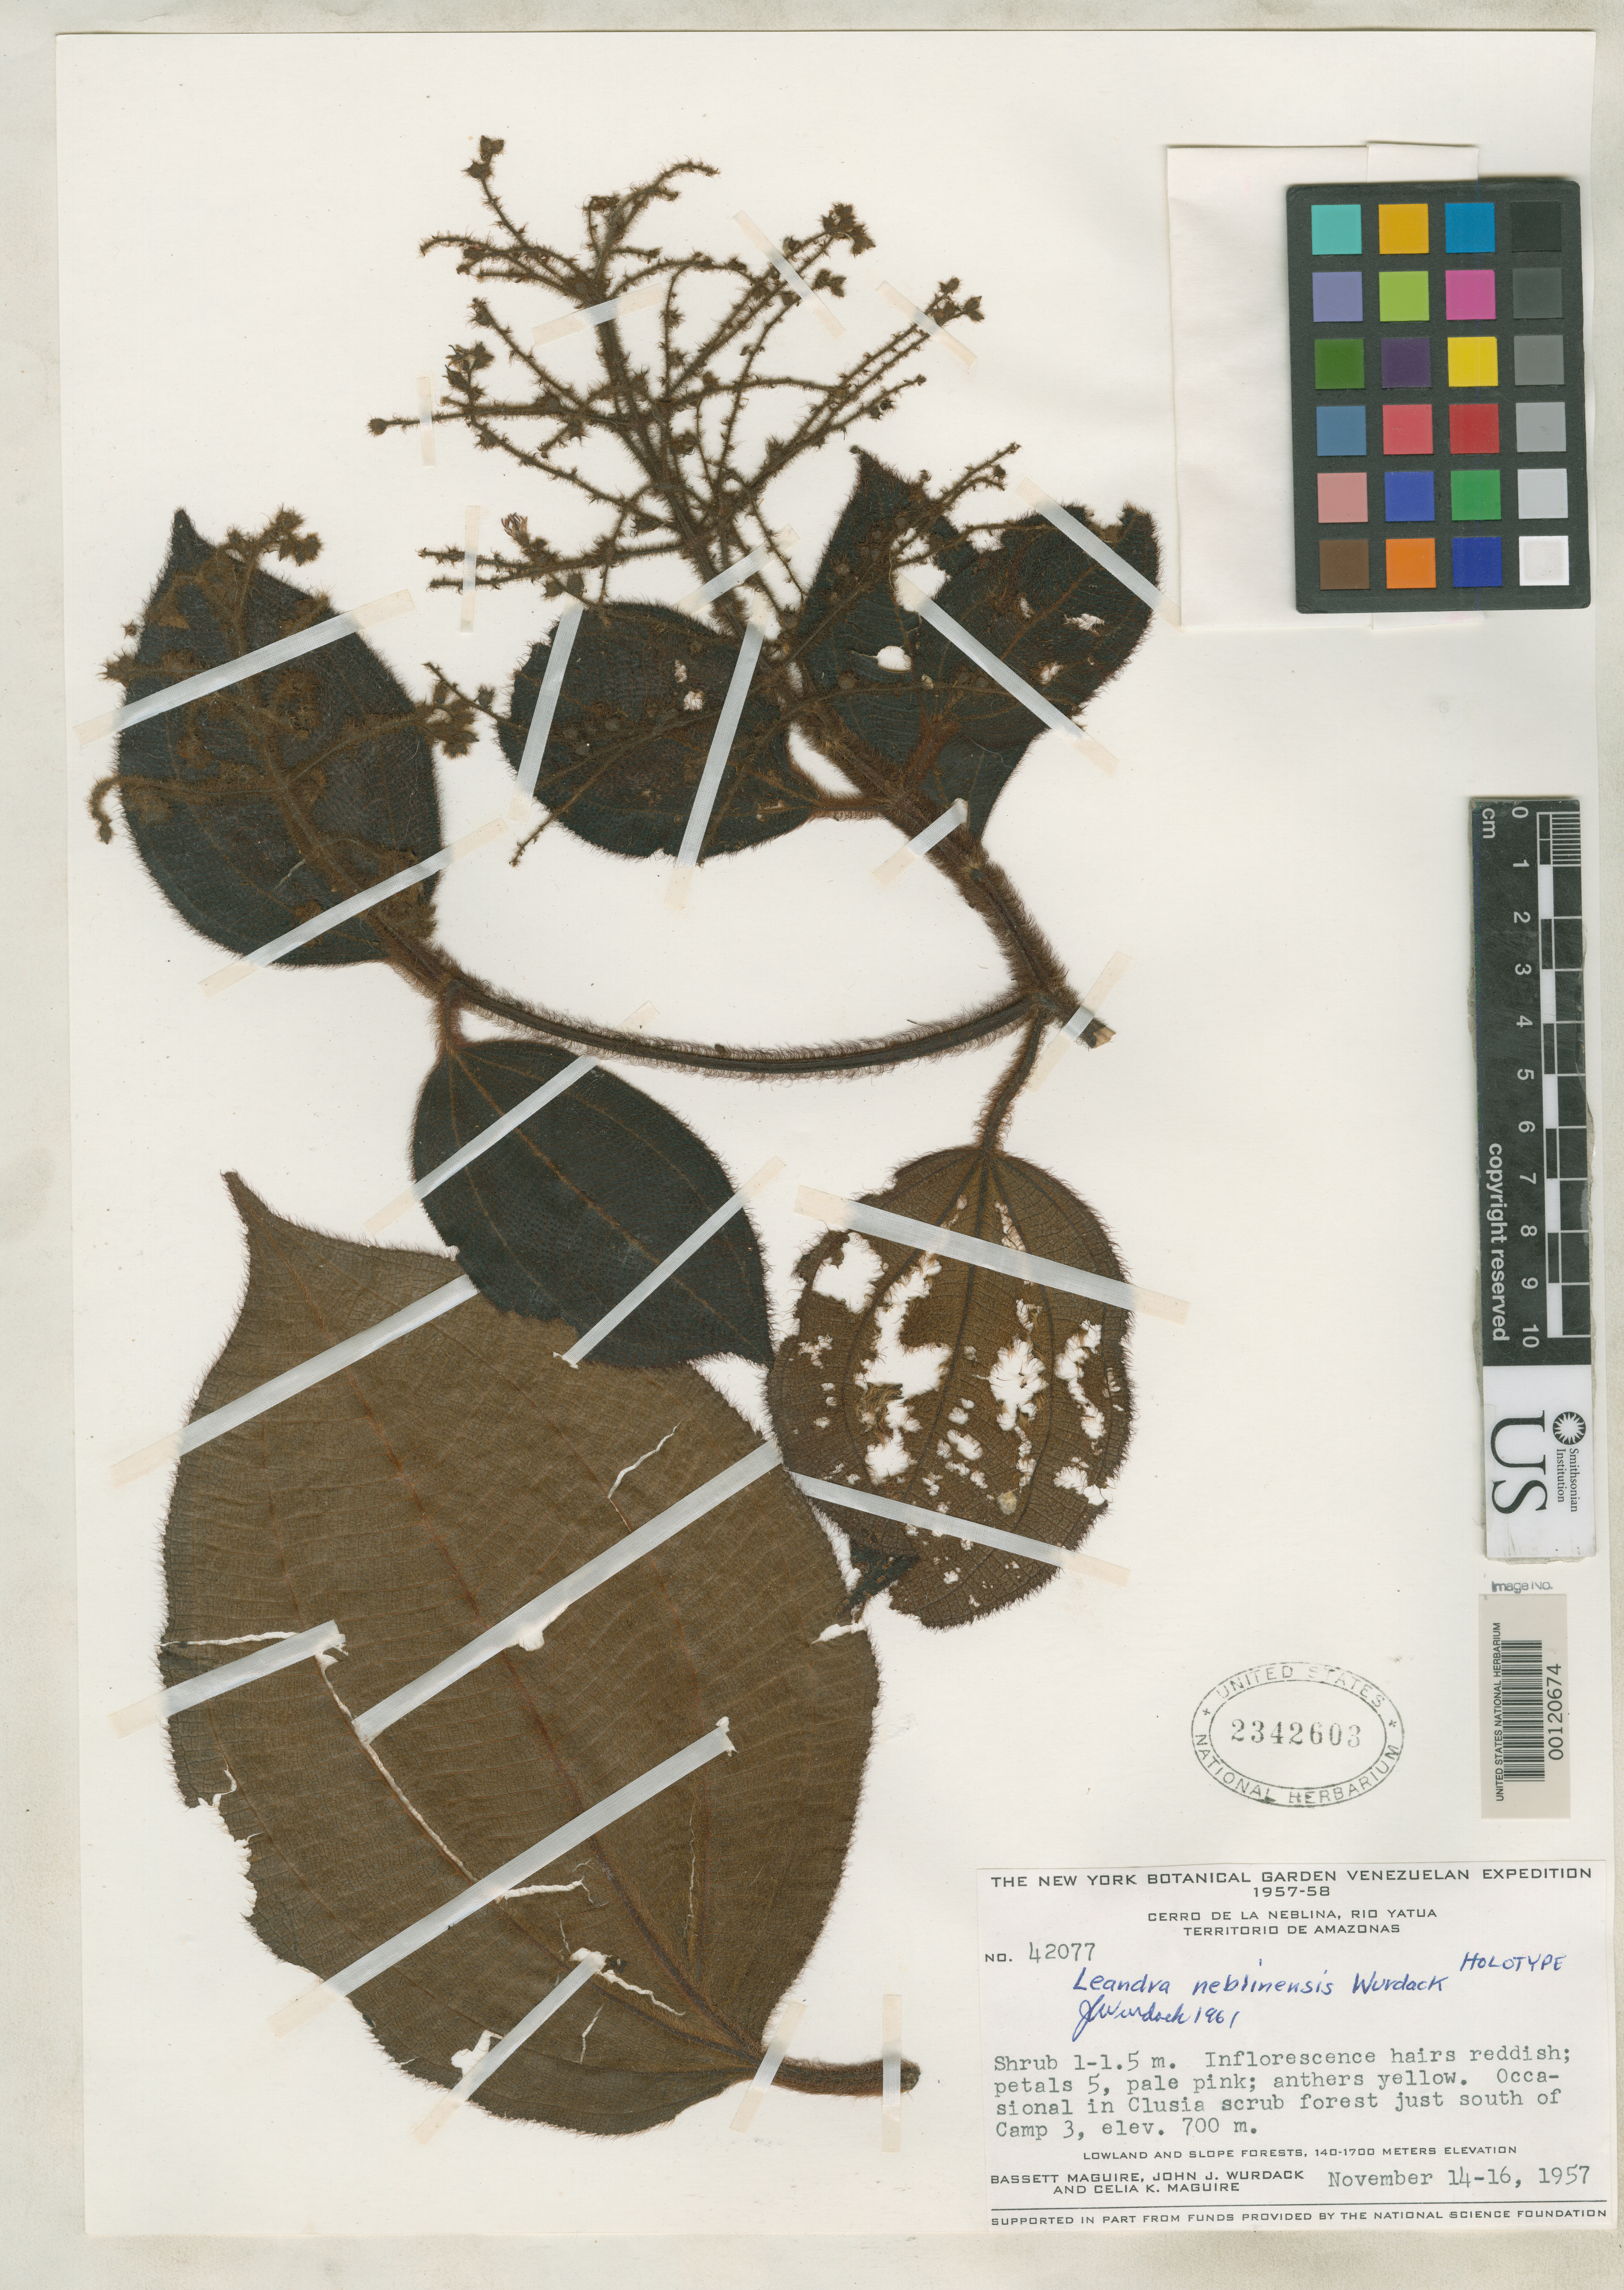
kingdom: Plantae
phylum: Tracheophyta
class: Magnoliopsida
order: Myrtales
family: Melastomataceae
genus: Leandra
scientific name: Leandra neblinensis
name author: Wurdack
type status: Holotype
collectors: B. Maguire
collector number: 42077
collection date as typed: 14 Nov 1957 to 16 Nov 1957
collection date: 1957-11-14/1957-11-16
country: Venezuela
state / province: Amazonas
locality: Cerro Neblina.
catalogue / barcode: US 2342603